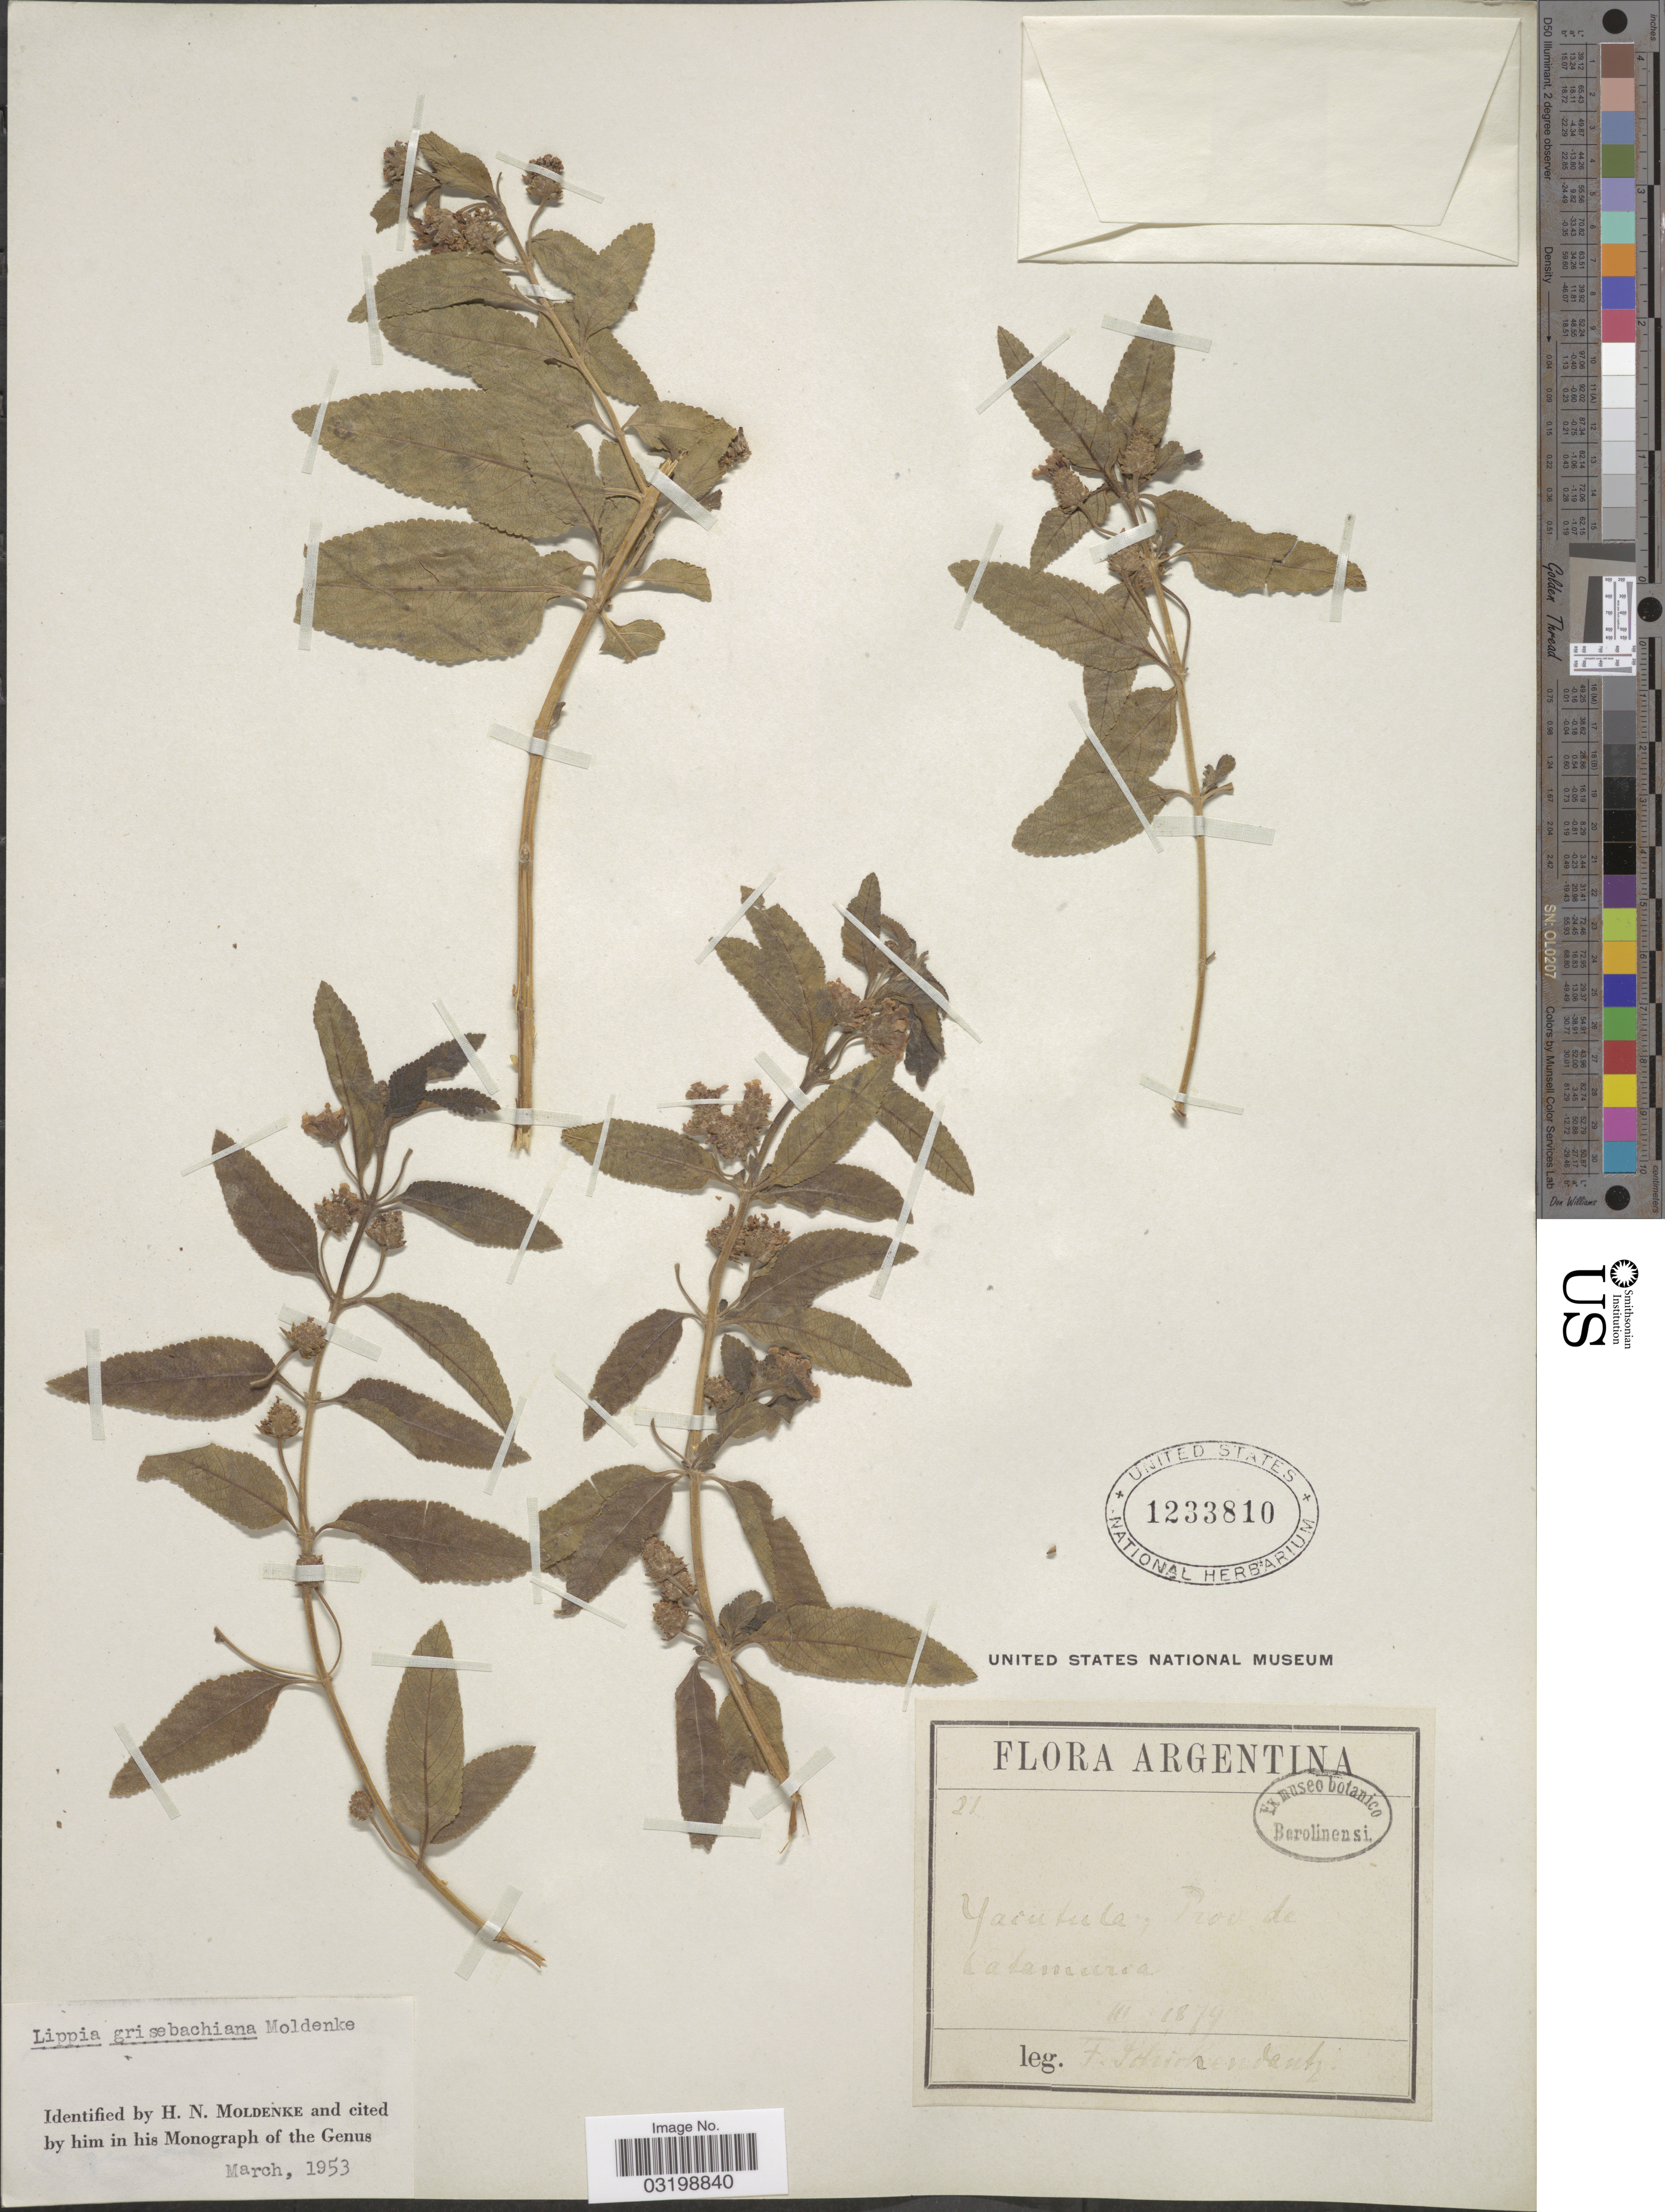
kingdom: Plantae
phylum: Tracheophyta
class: Magnoliopsida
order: Lamiales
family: Verbenaceae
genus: Lippia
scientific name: Lippia grisebachiana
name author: Moldenke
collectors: F. Schickendantz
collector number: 21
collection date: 1879-03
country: Argentina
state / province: Catamarca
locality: Yacutula.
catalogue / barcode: US 1233810